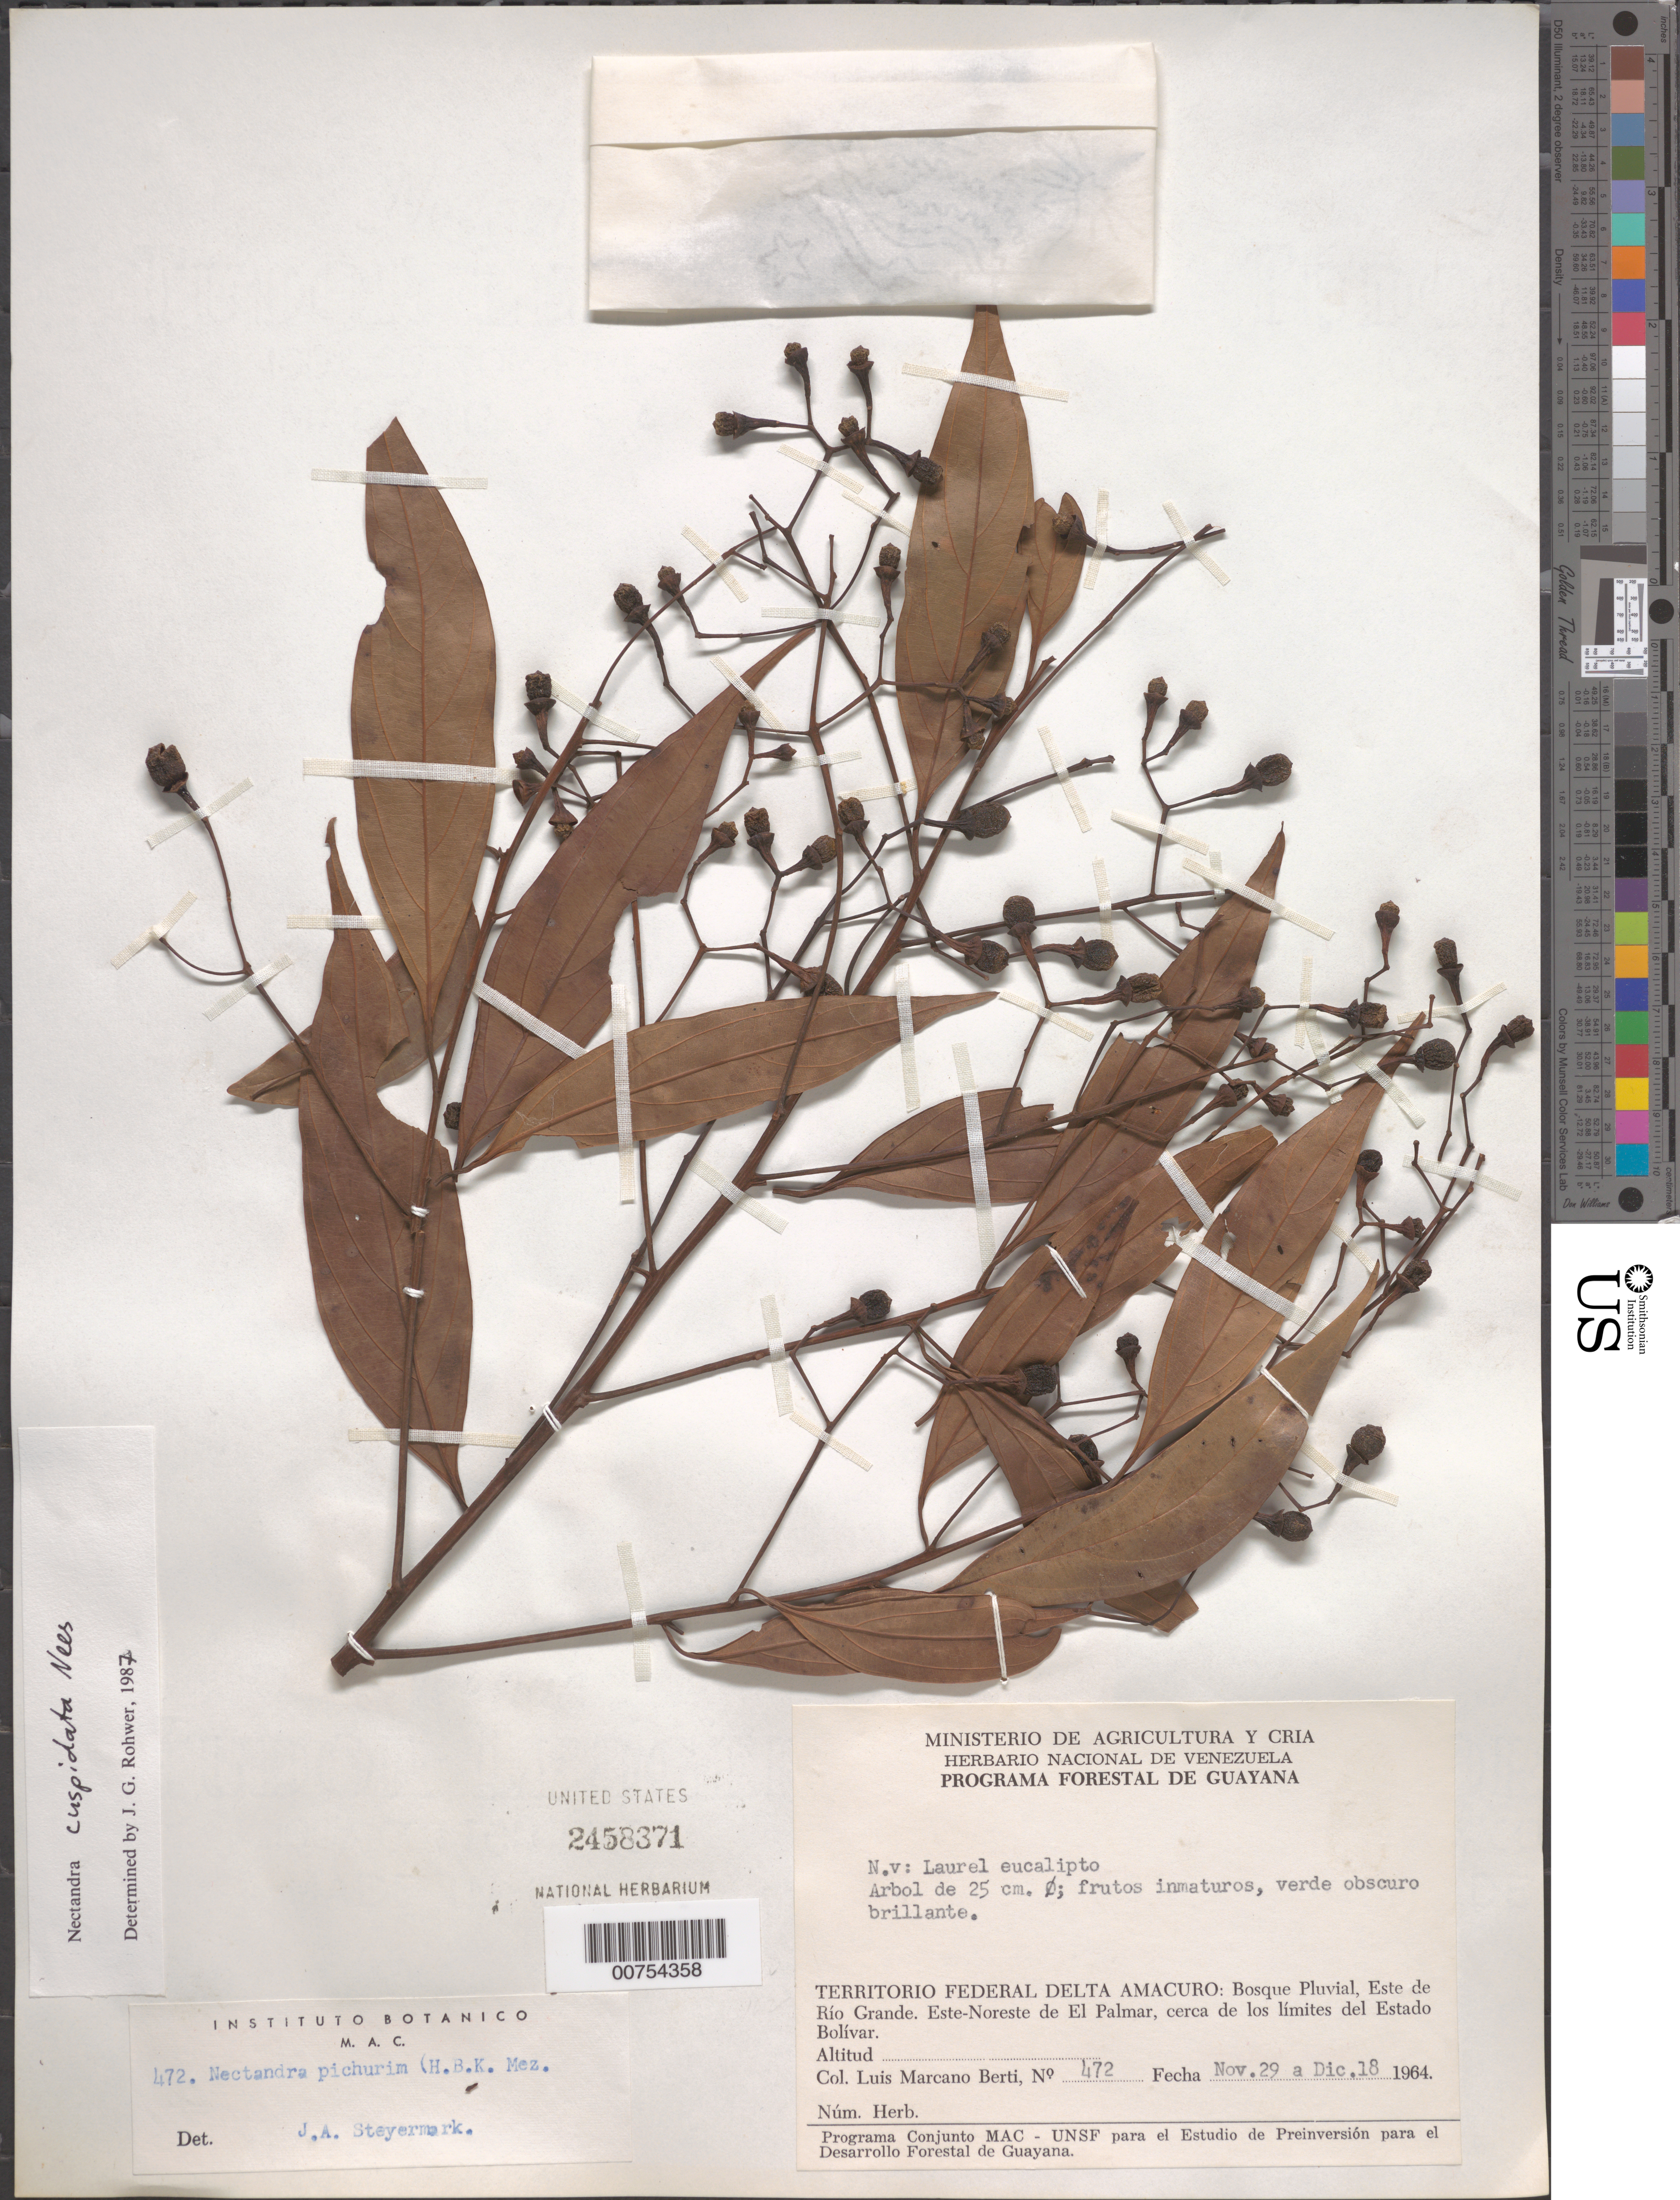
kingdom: Plantae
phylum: Tracheophyta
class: Magnoliopsida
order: Laurales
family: Lauraceae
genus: Nectandra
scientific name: Nectandra cuspidata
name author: Nees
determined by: Rohwer, J. G.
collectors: L. Marcano-Berti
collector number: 472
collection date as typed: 29-Nov-64 to 18-Dec-64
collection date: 1964-11-29/1964-12-18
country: Venezuela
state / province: Delta Amacuro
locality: Este de Río Grande, ENE de El Palmar, cerca de los limites del Estado Bolívar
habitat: Bosque pluvial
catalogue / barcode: US 2458371